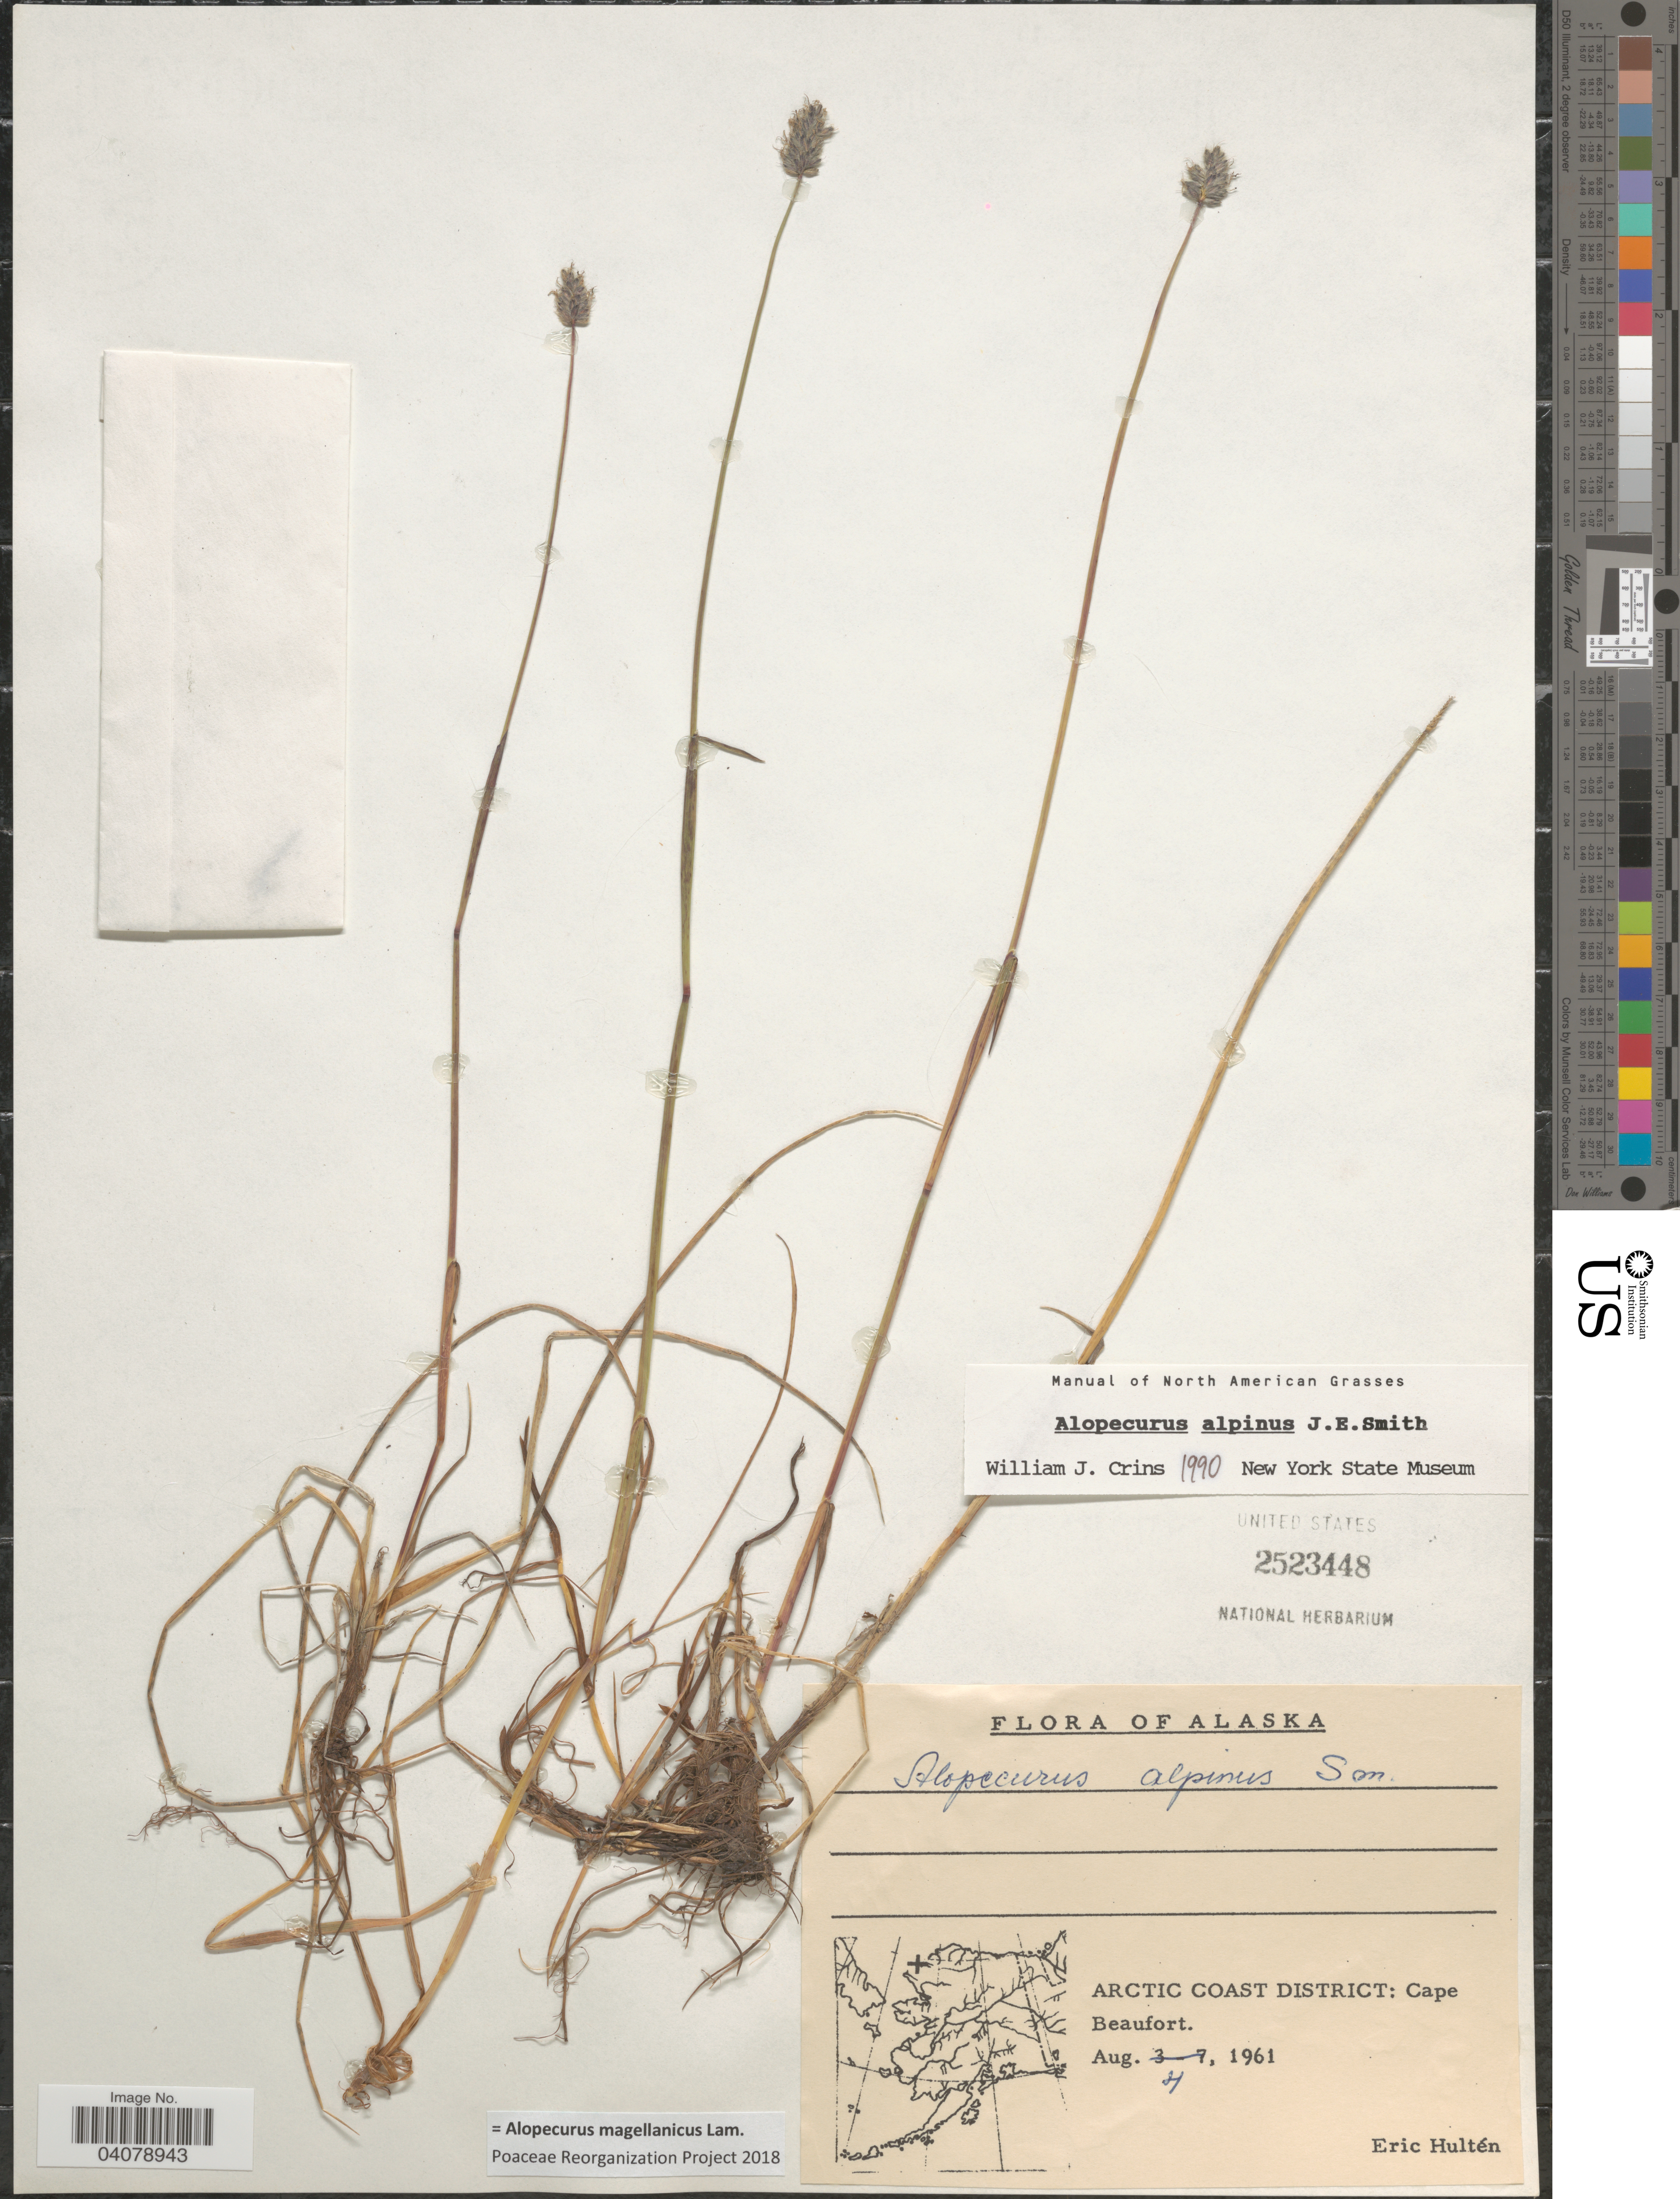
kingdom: Plantae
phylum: Tracheophyta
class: Liliopsida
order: Poales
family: Poaceae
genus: Alopecurus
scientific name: Alopecurus magellanicus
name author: Lam.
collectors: E. G. Hultén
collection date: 1961-08-04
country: United States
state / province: Alaska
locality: Arctic Coast District: Cape Beaufort.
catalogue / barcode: US 2523448